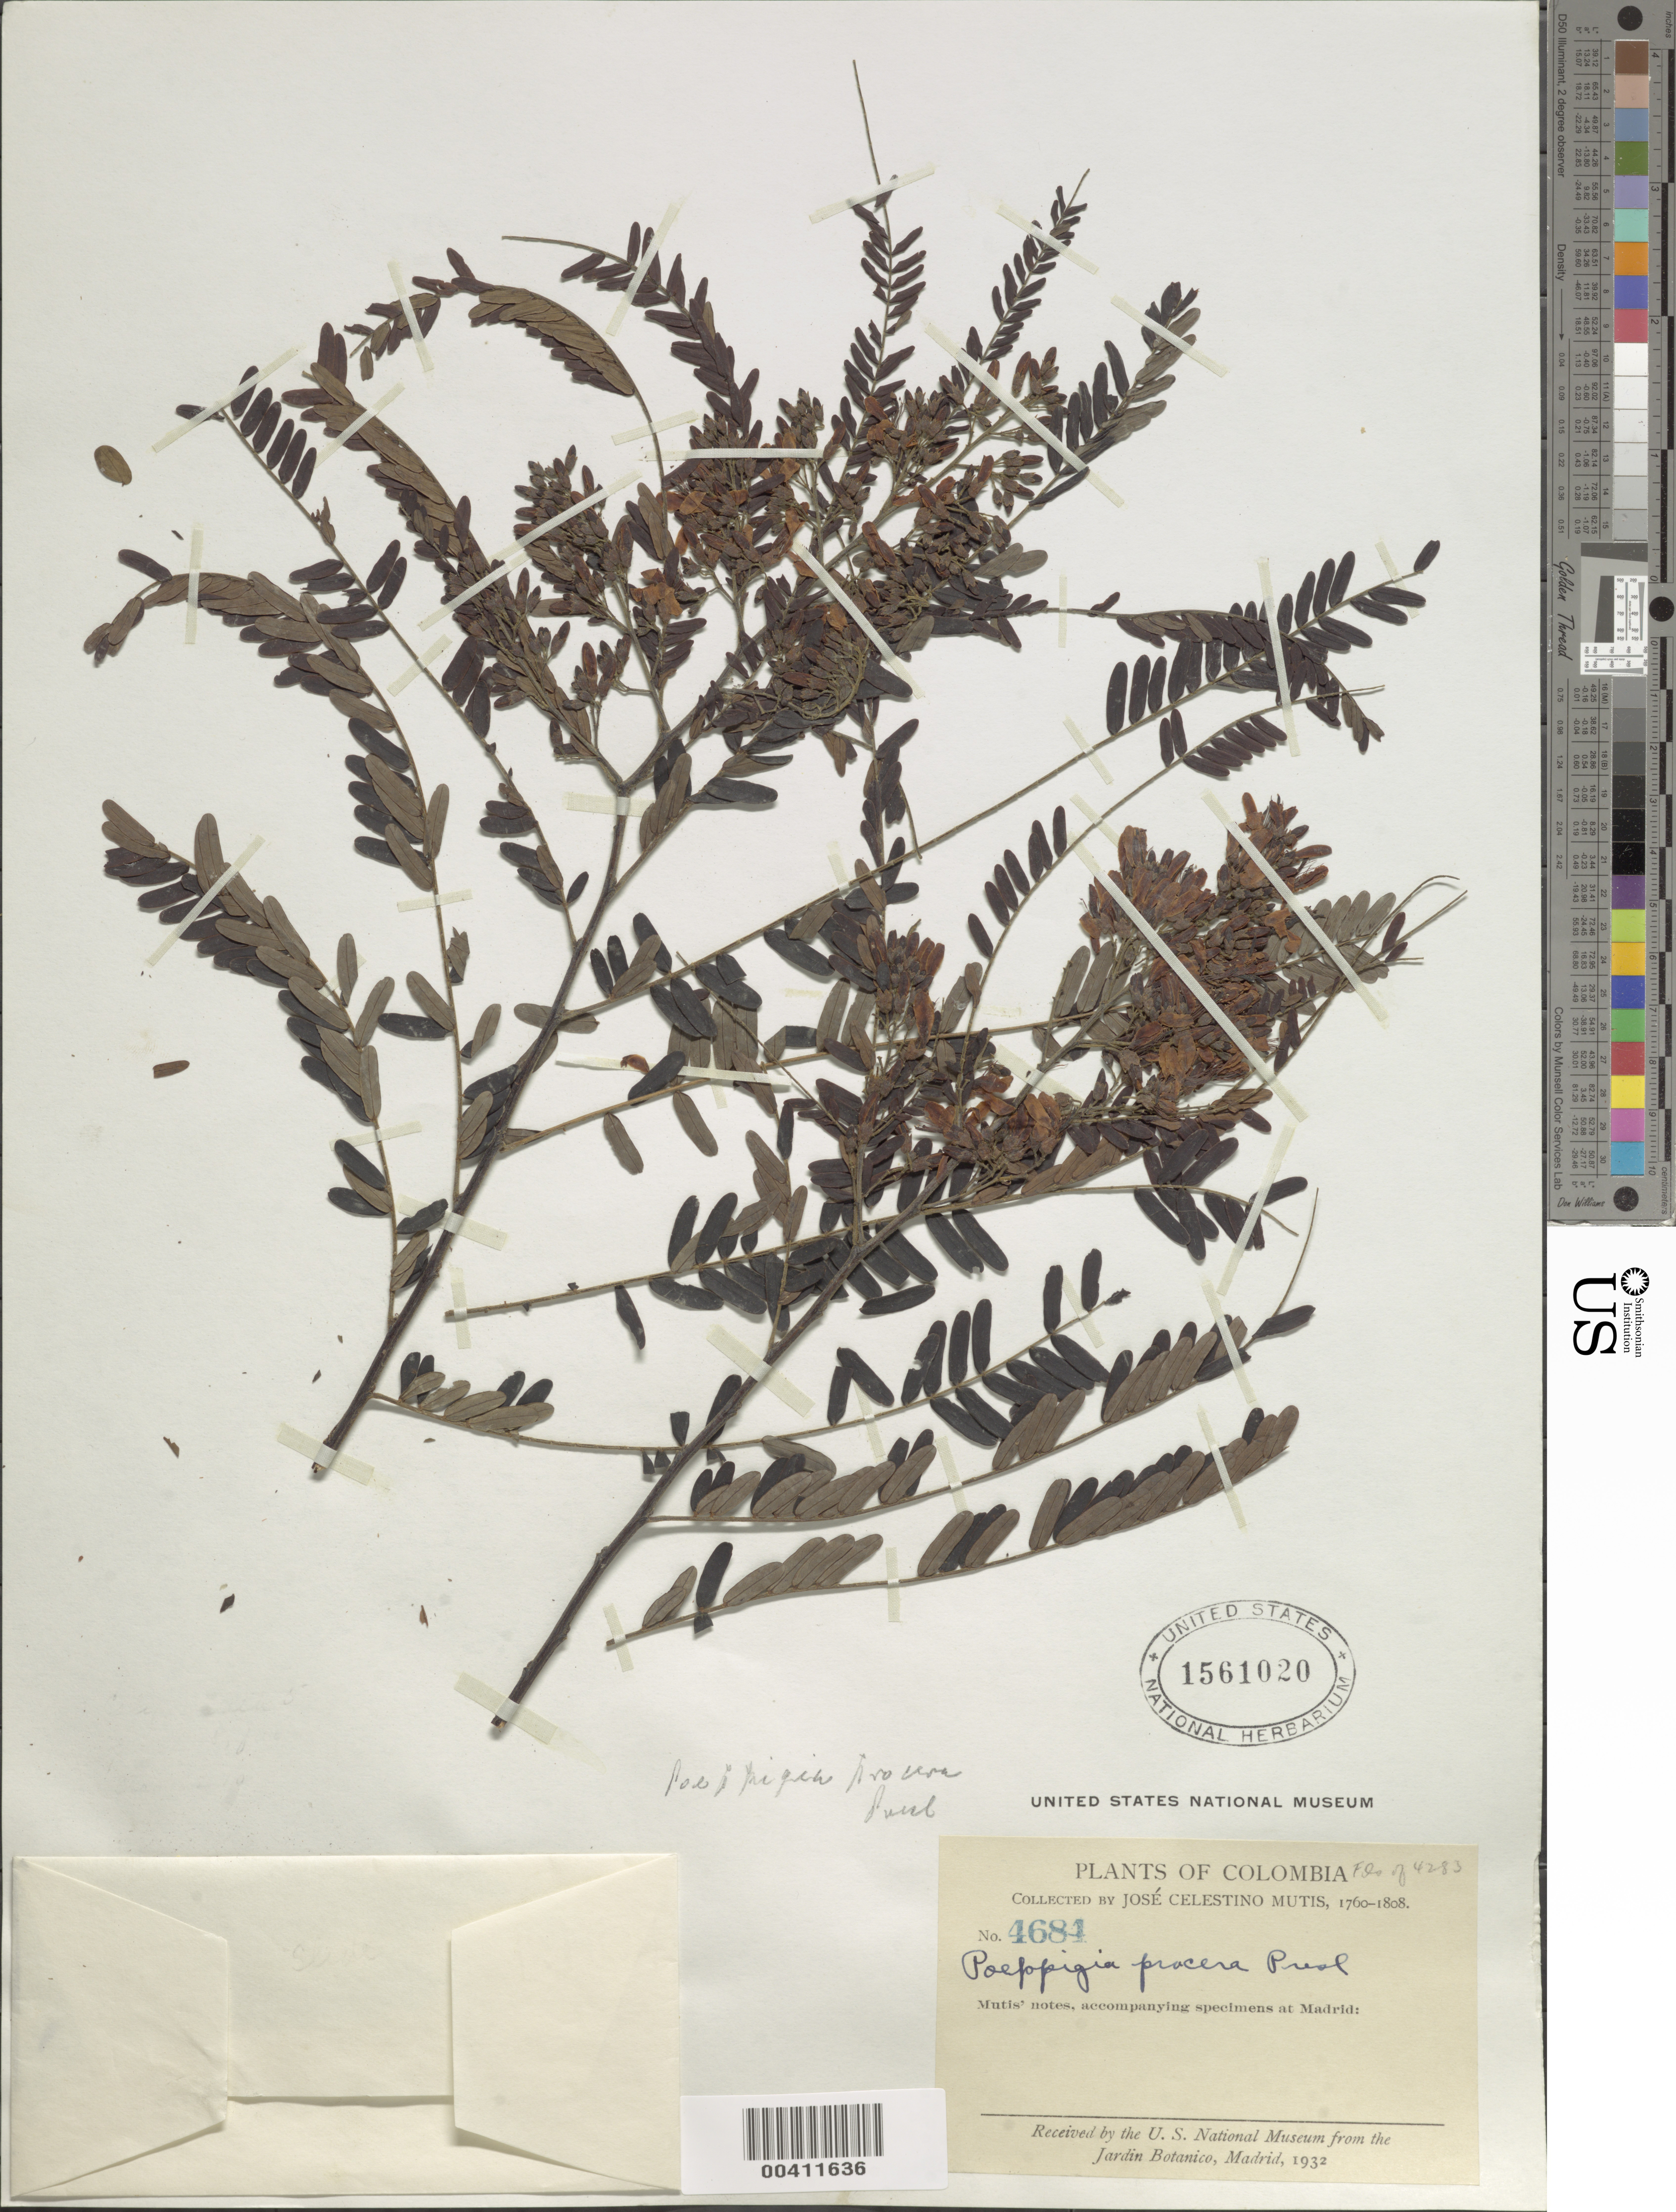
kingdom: Plantae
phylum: Tracheophyta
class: Magnoliopsida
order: Fabales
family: Fabaceae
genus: Poeppigia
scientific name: Poeppigia procera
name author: C. Presl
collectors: J. C. B. Mutis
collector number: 4684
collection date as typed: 1760 to -- -- 1808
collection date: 1760/1808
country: Colombia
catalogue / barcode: US 1561020